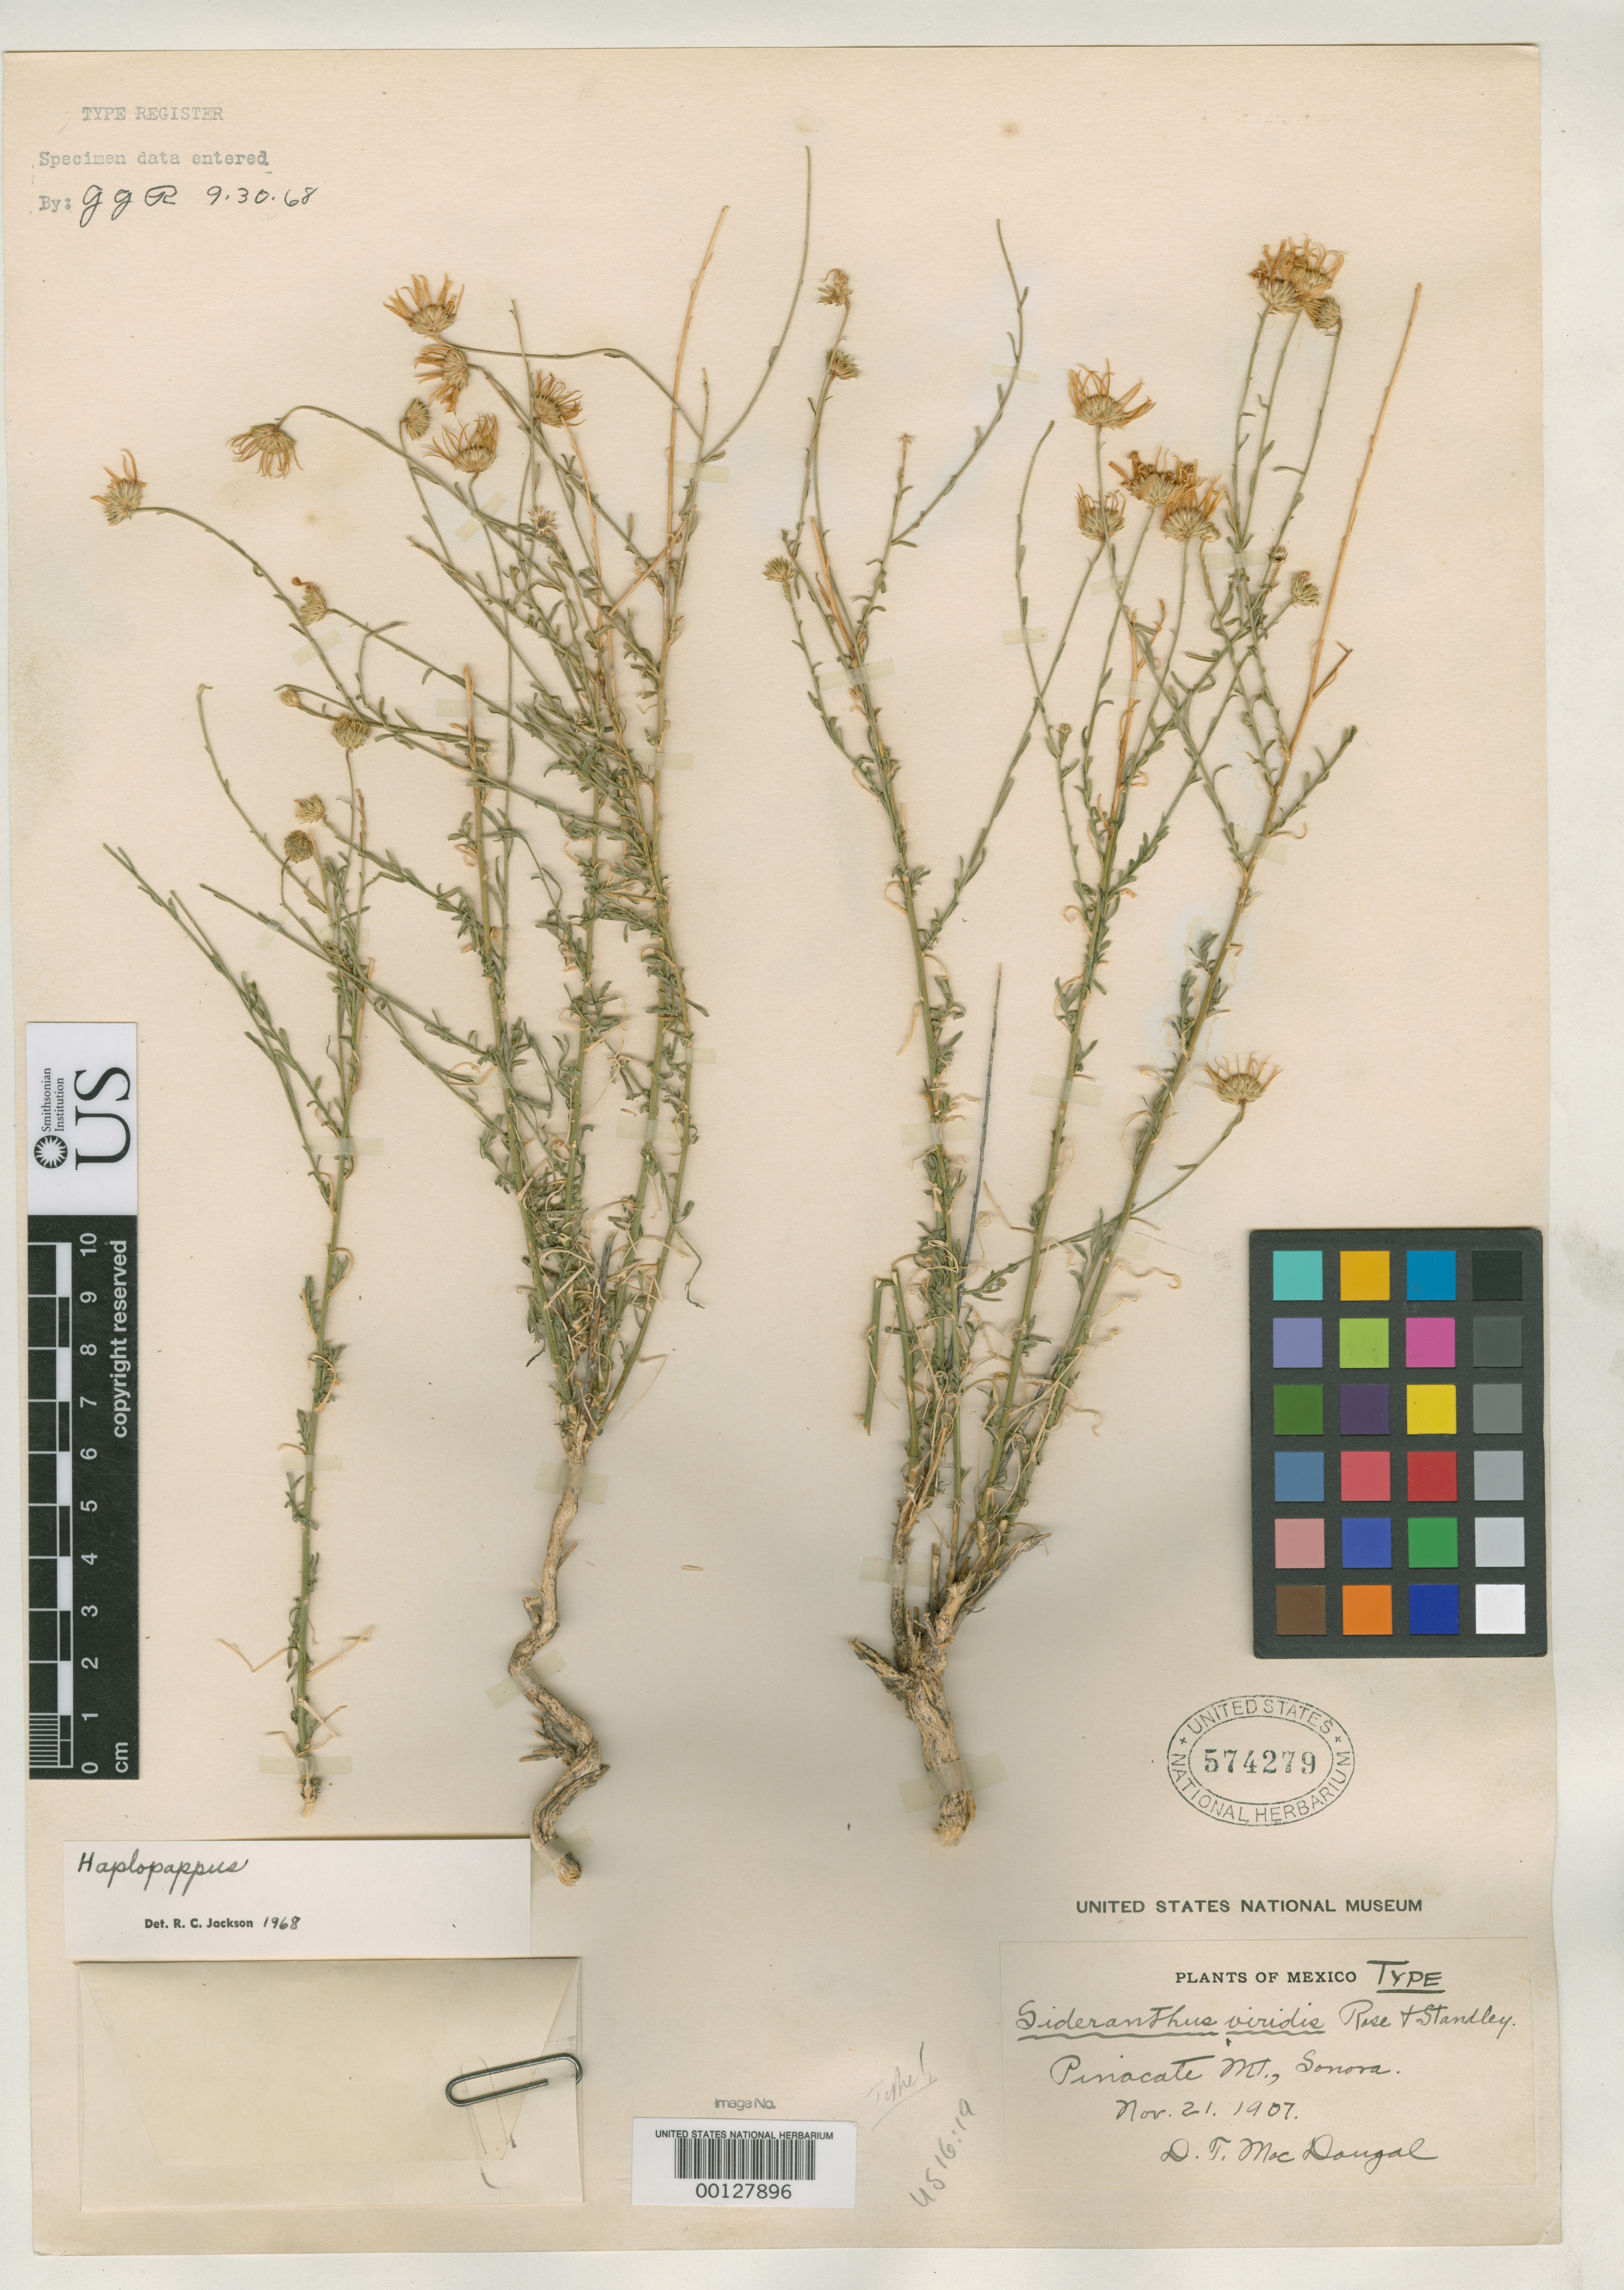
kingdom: Plantae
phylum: Tracheophyta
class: Magnoliopsida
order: Asterales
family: Asteraceae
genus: Sideranthus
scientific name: Sideranthus viridis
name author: Rose & Standl.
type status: Holotype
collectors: D. T. MacDougal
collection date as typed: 21 Nov 1907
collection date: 1907-11-21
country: Mexico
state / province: Sonora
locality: Pinacate Mt.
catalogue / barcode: US 574279